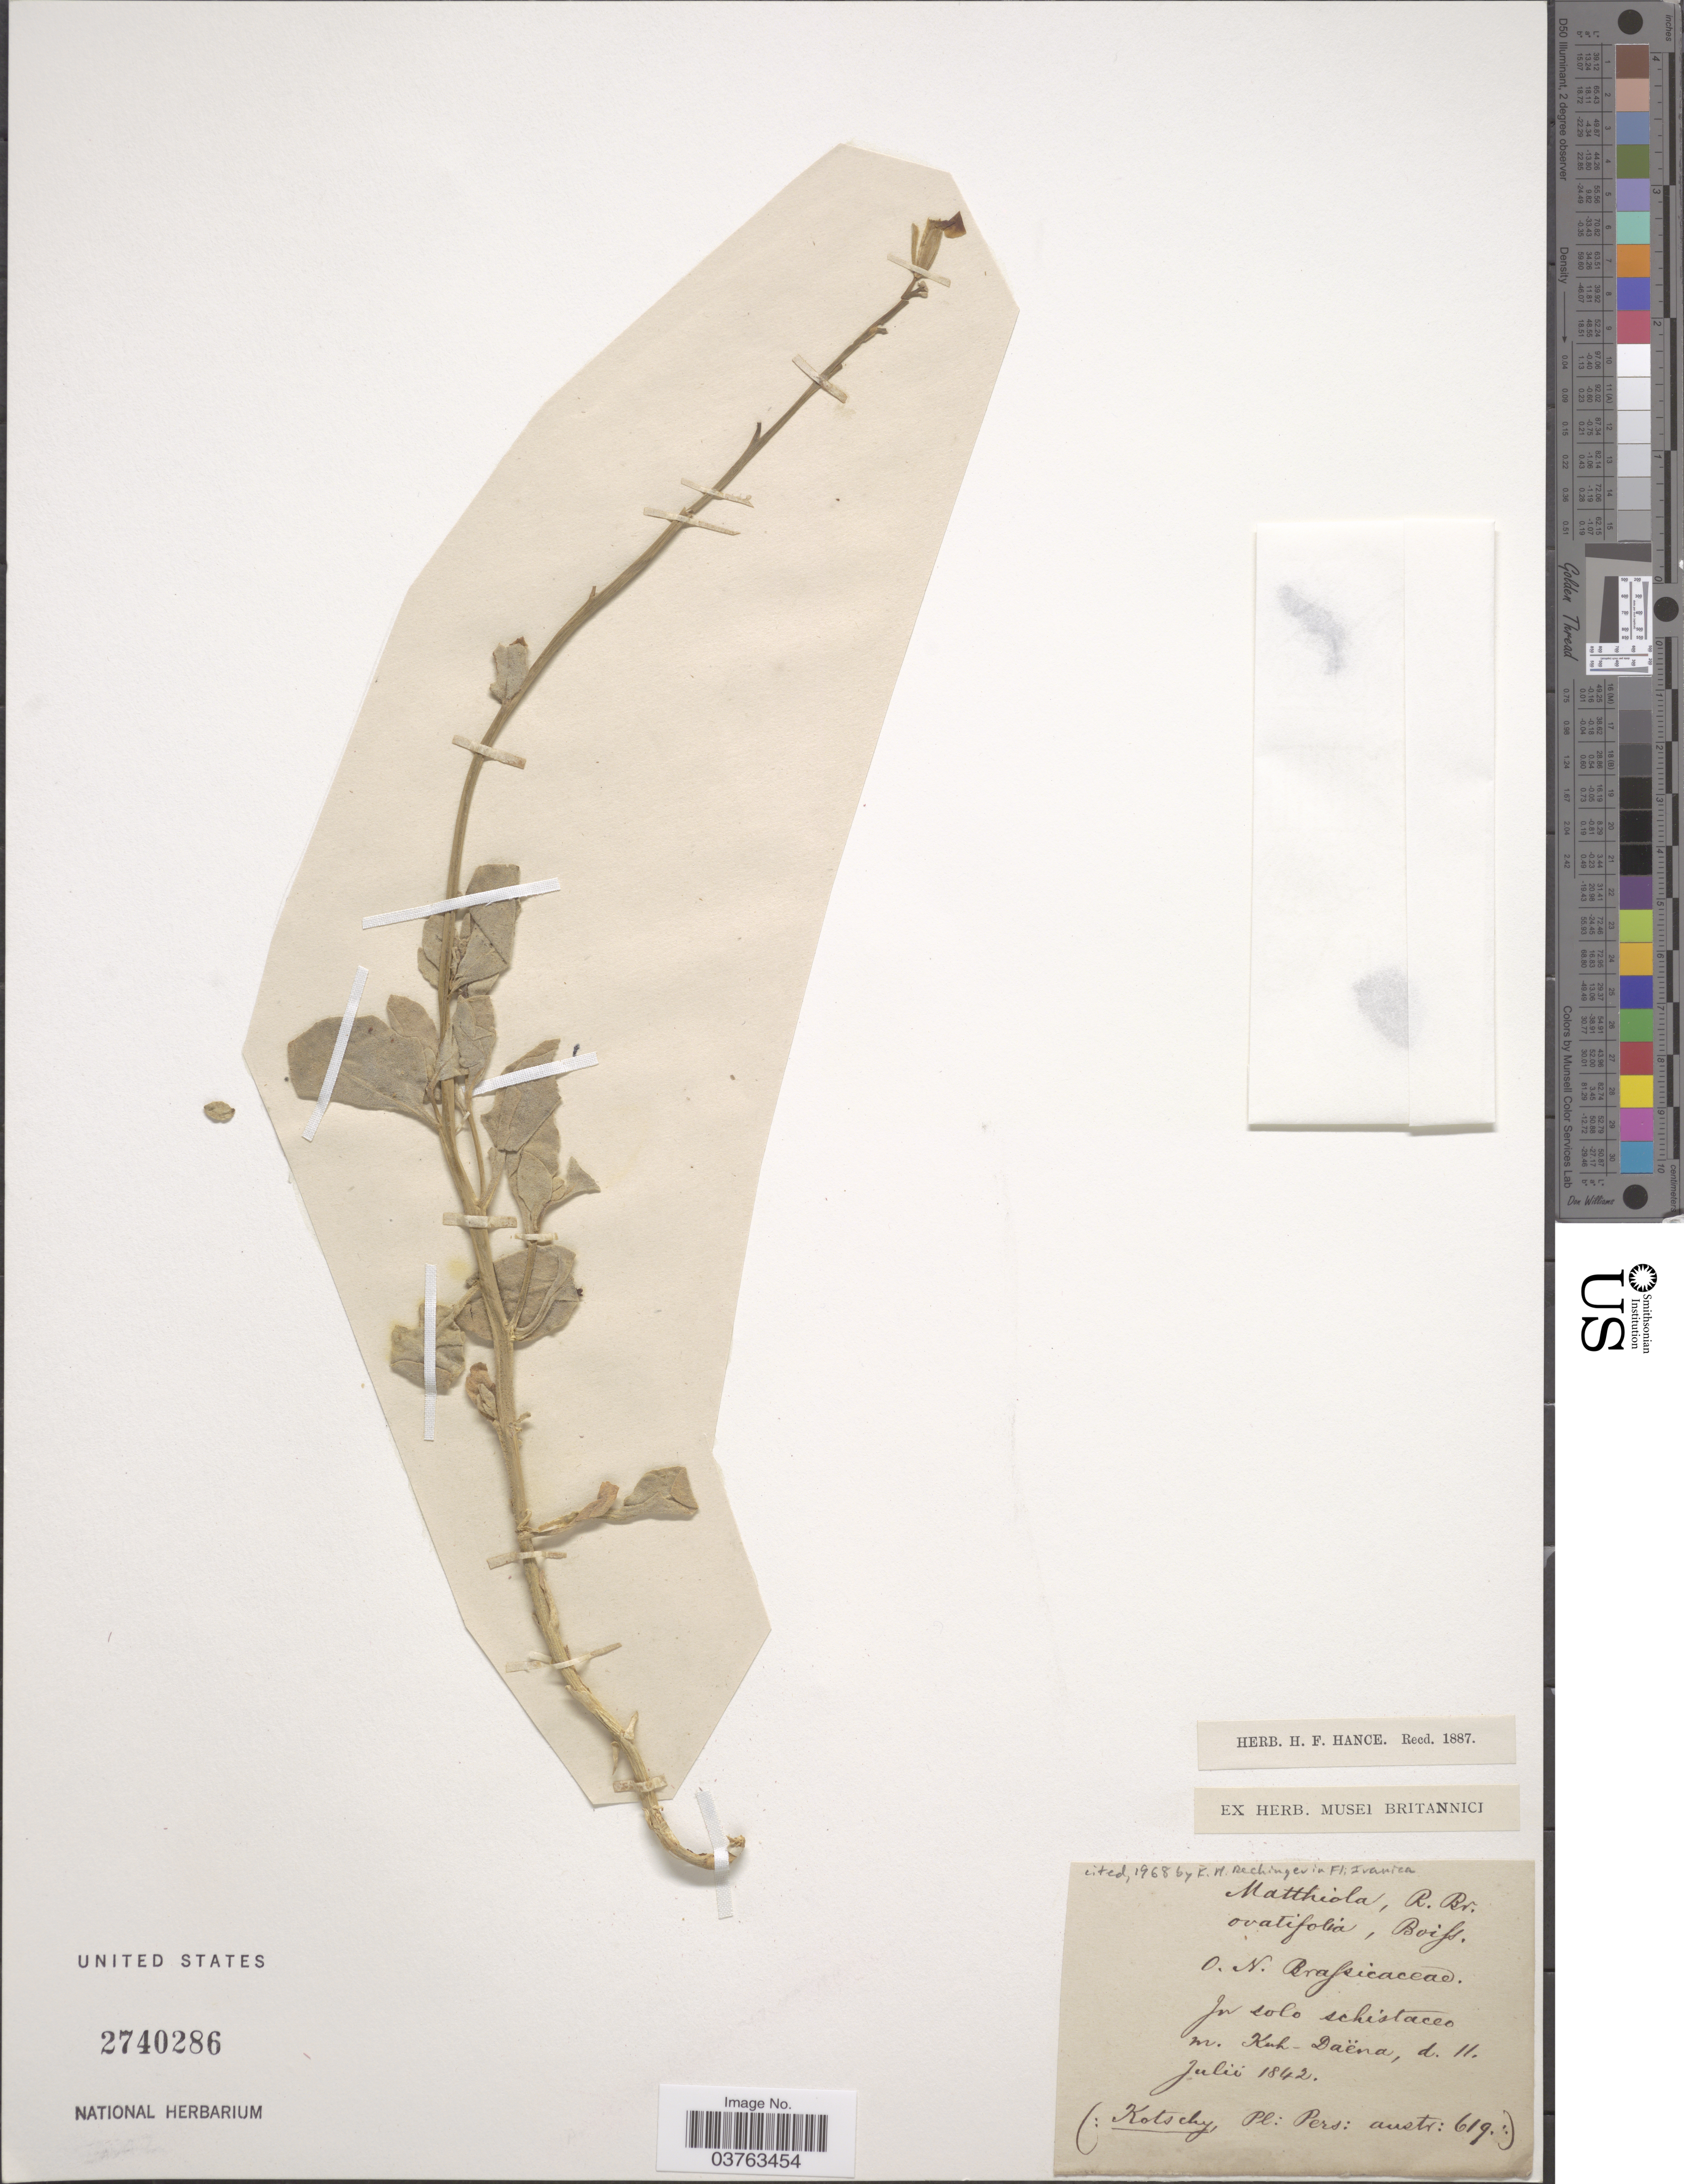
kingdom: Plantae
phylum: Tracheophyta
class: Magnoliopsida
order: Brassicales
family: Brassicaceae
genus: Matthiola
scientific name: Matthiola ovatifolia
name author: Boiss.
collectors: Kotschy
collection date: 1842-07-11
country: Iran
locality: In solo schistaceo nr. Kuh-Daëna. Pers: austr. [unsure placement]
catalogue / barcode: US 2740286